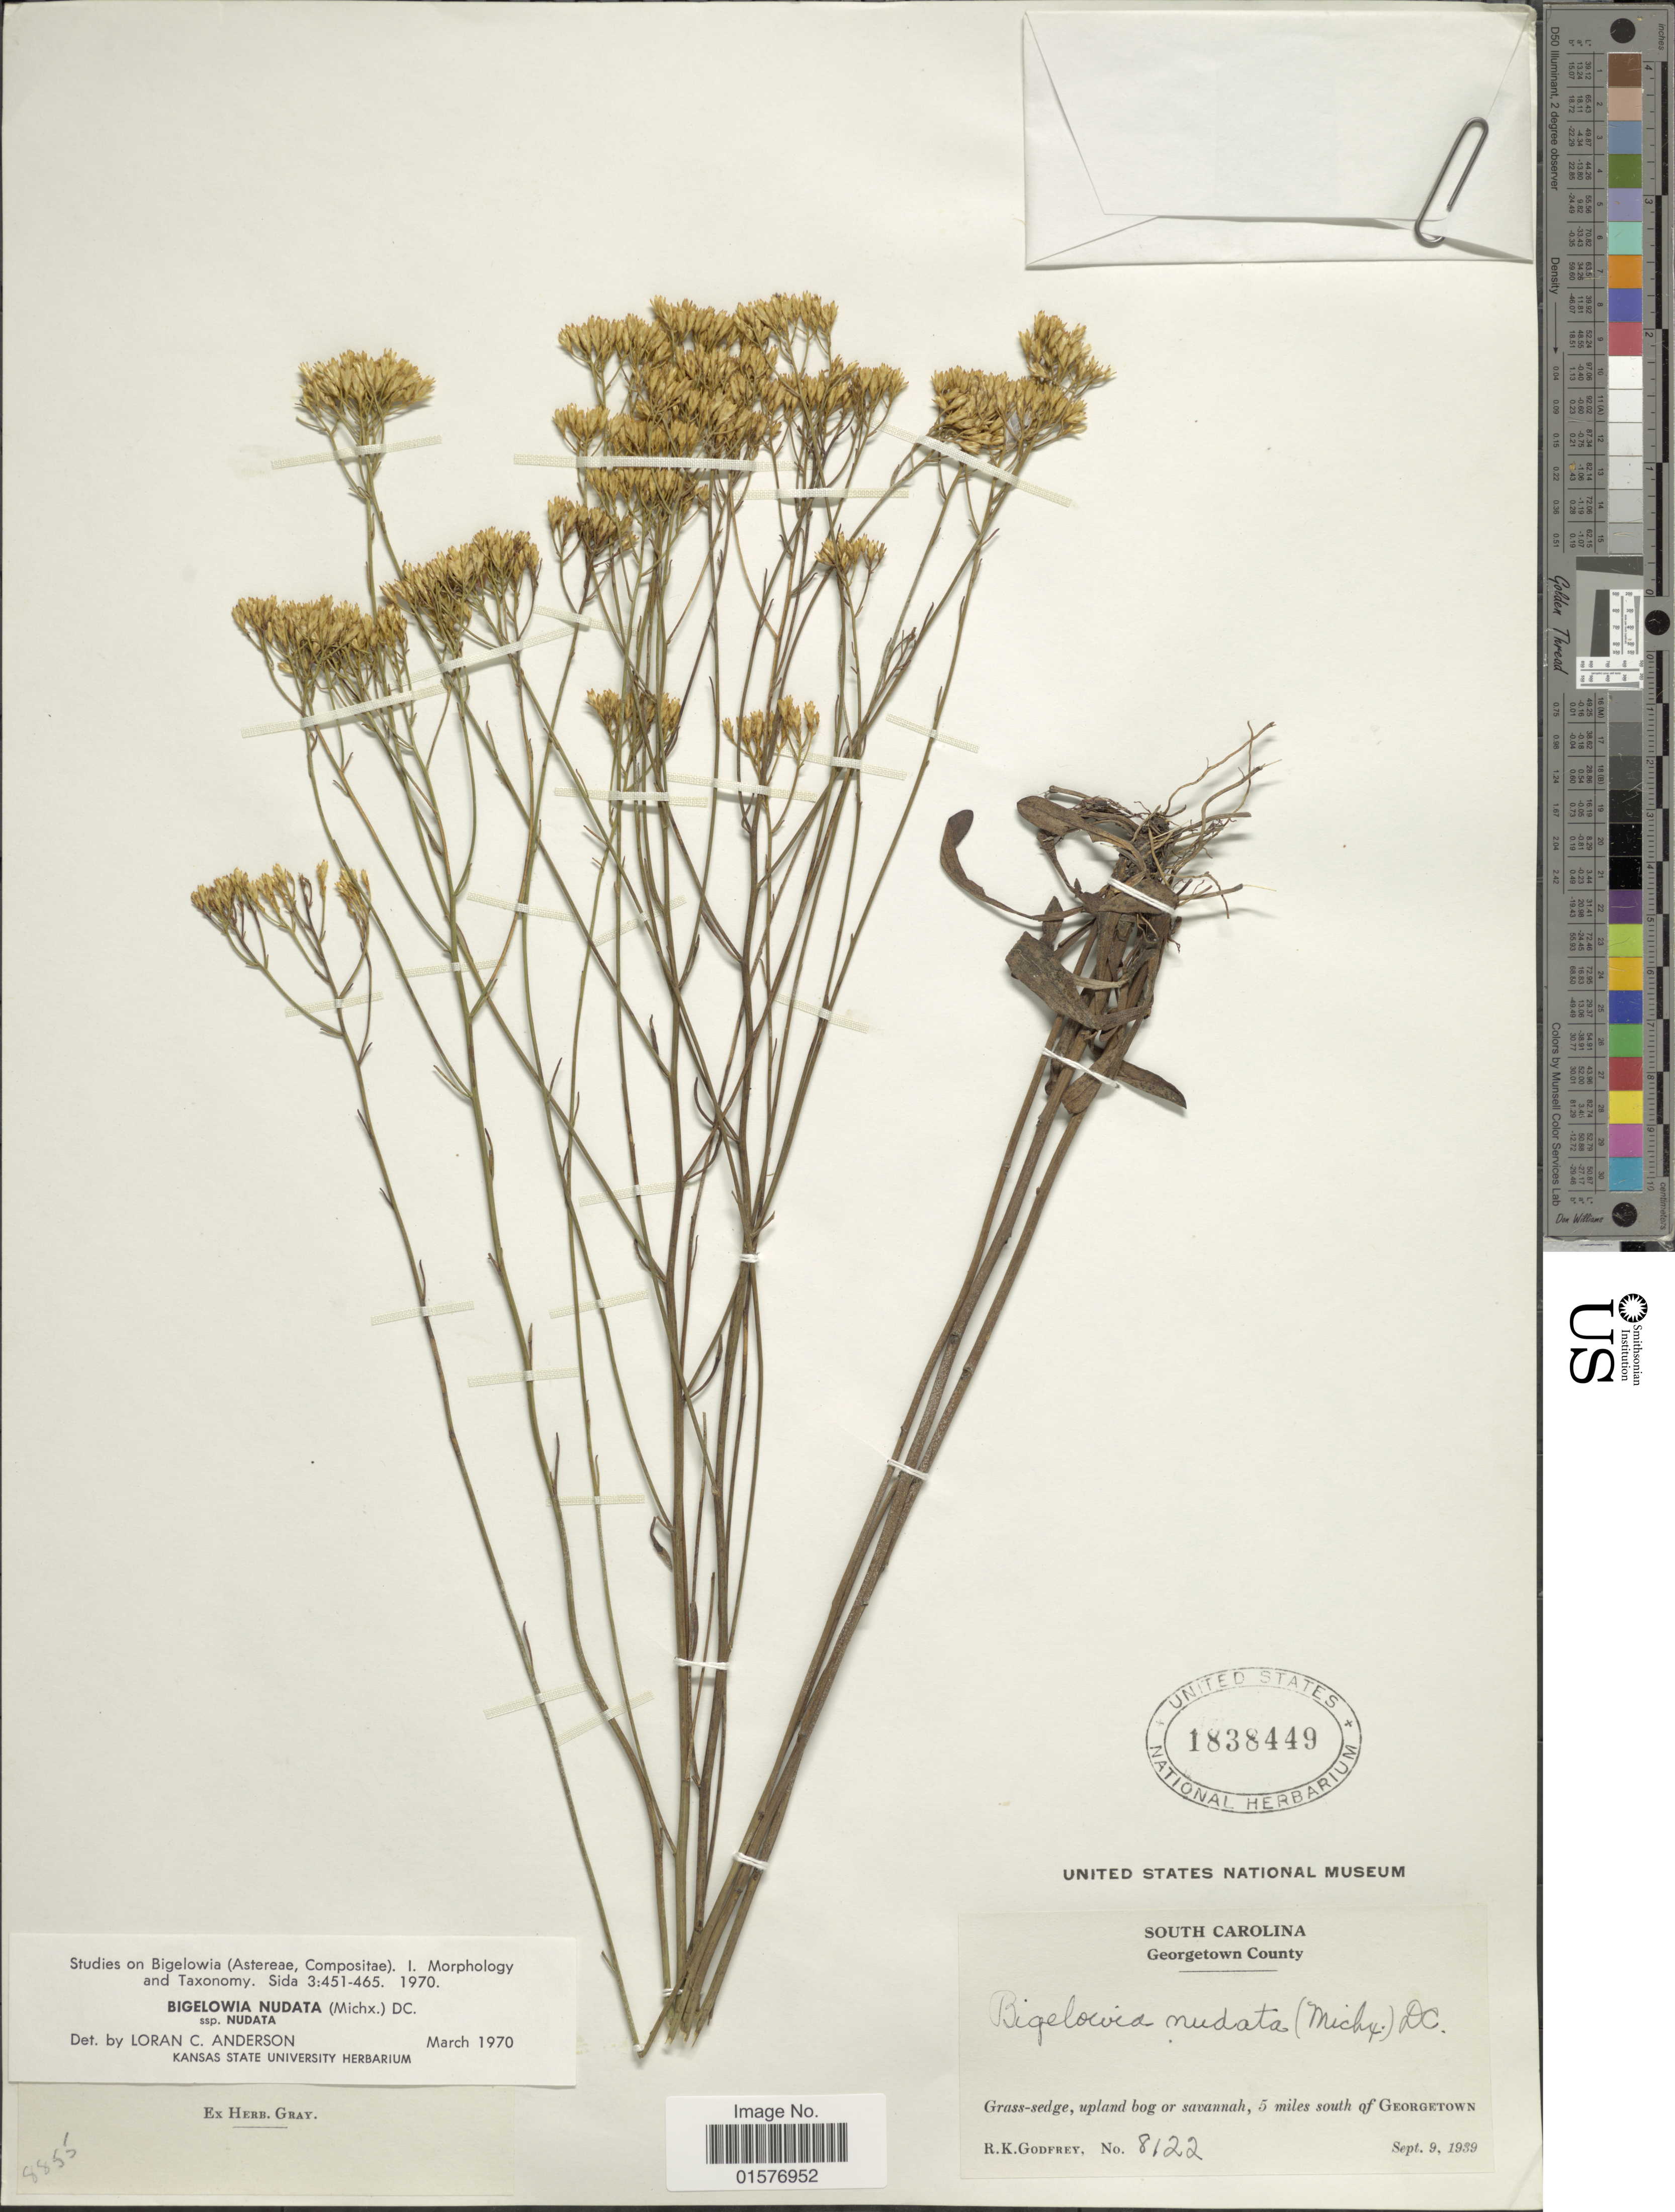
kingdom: Plantae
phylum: Tracheophyta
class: Magnoliopsida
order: Asterales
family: Asteraceae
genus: Bigelowia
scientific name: Bigelowia nudata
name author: (Michx.) DC.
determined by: Urbatsch, Lowell E., Curator (LSU), Louisiana State University (UNITED STATES)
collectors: R. K. Godfrey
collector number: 8122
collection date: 1939-09-09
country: United States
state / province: South Carolina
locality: Georgetown County, Grass-sedge, upland bog or savannah, 5 miles south of Georgetown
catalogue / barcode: US 1838449